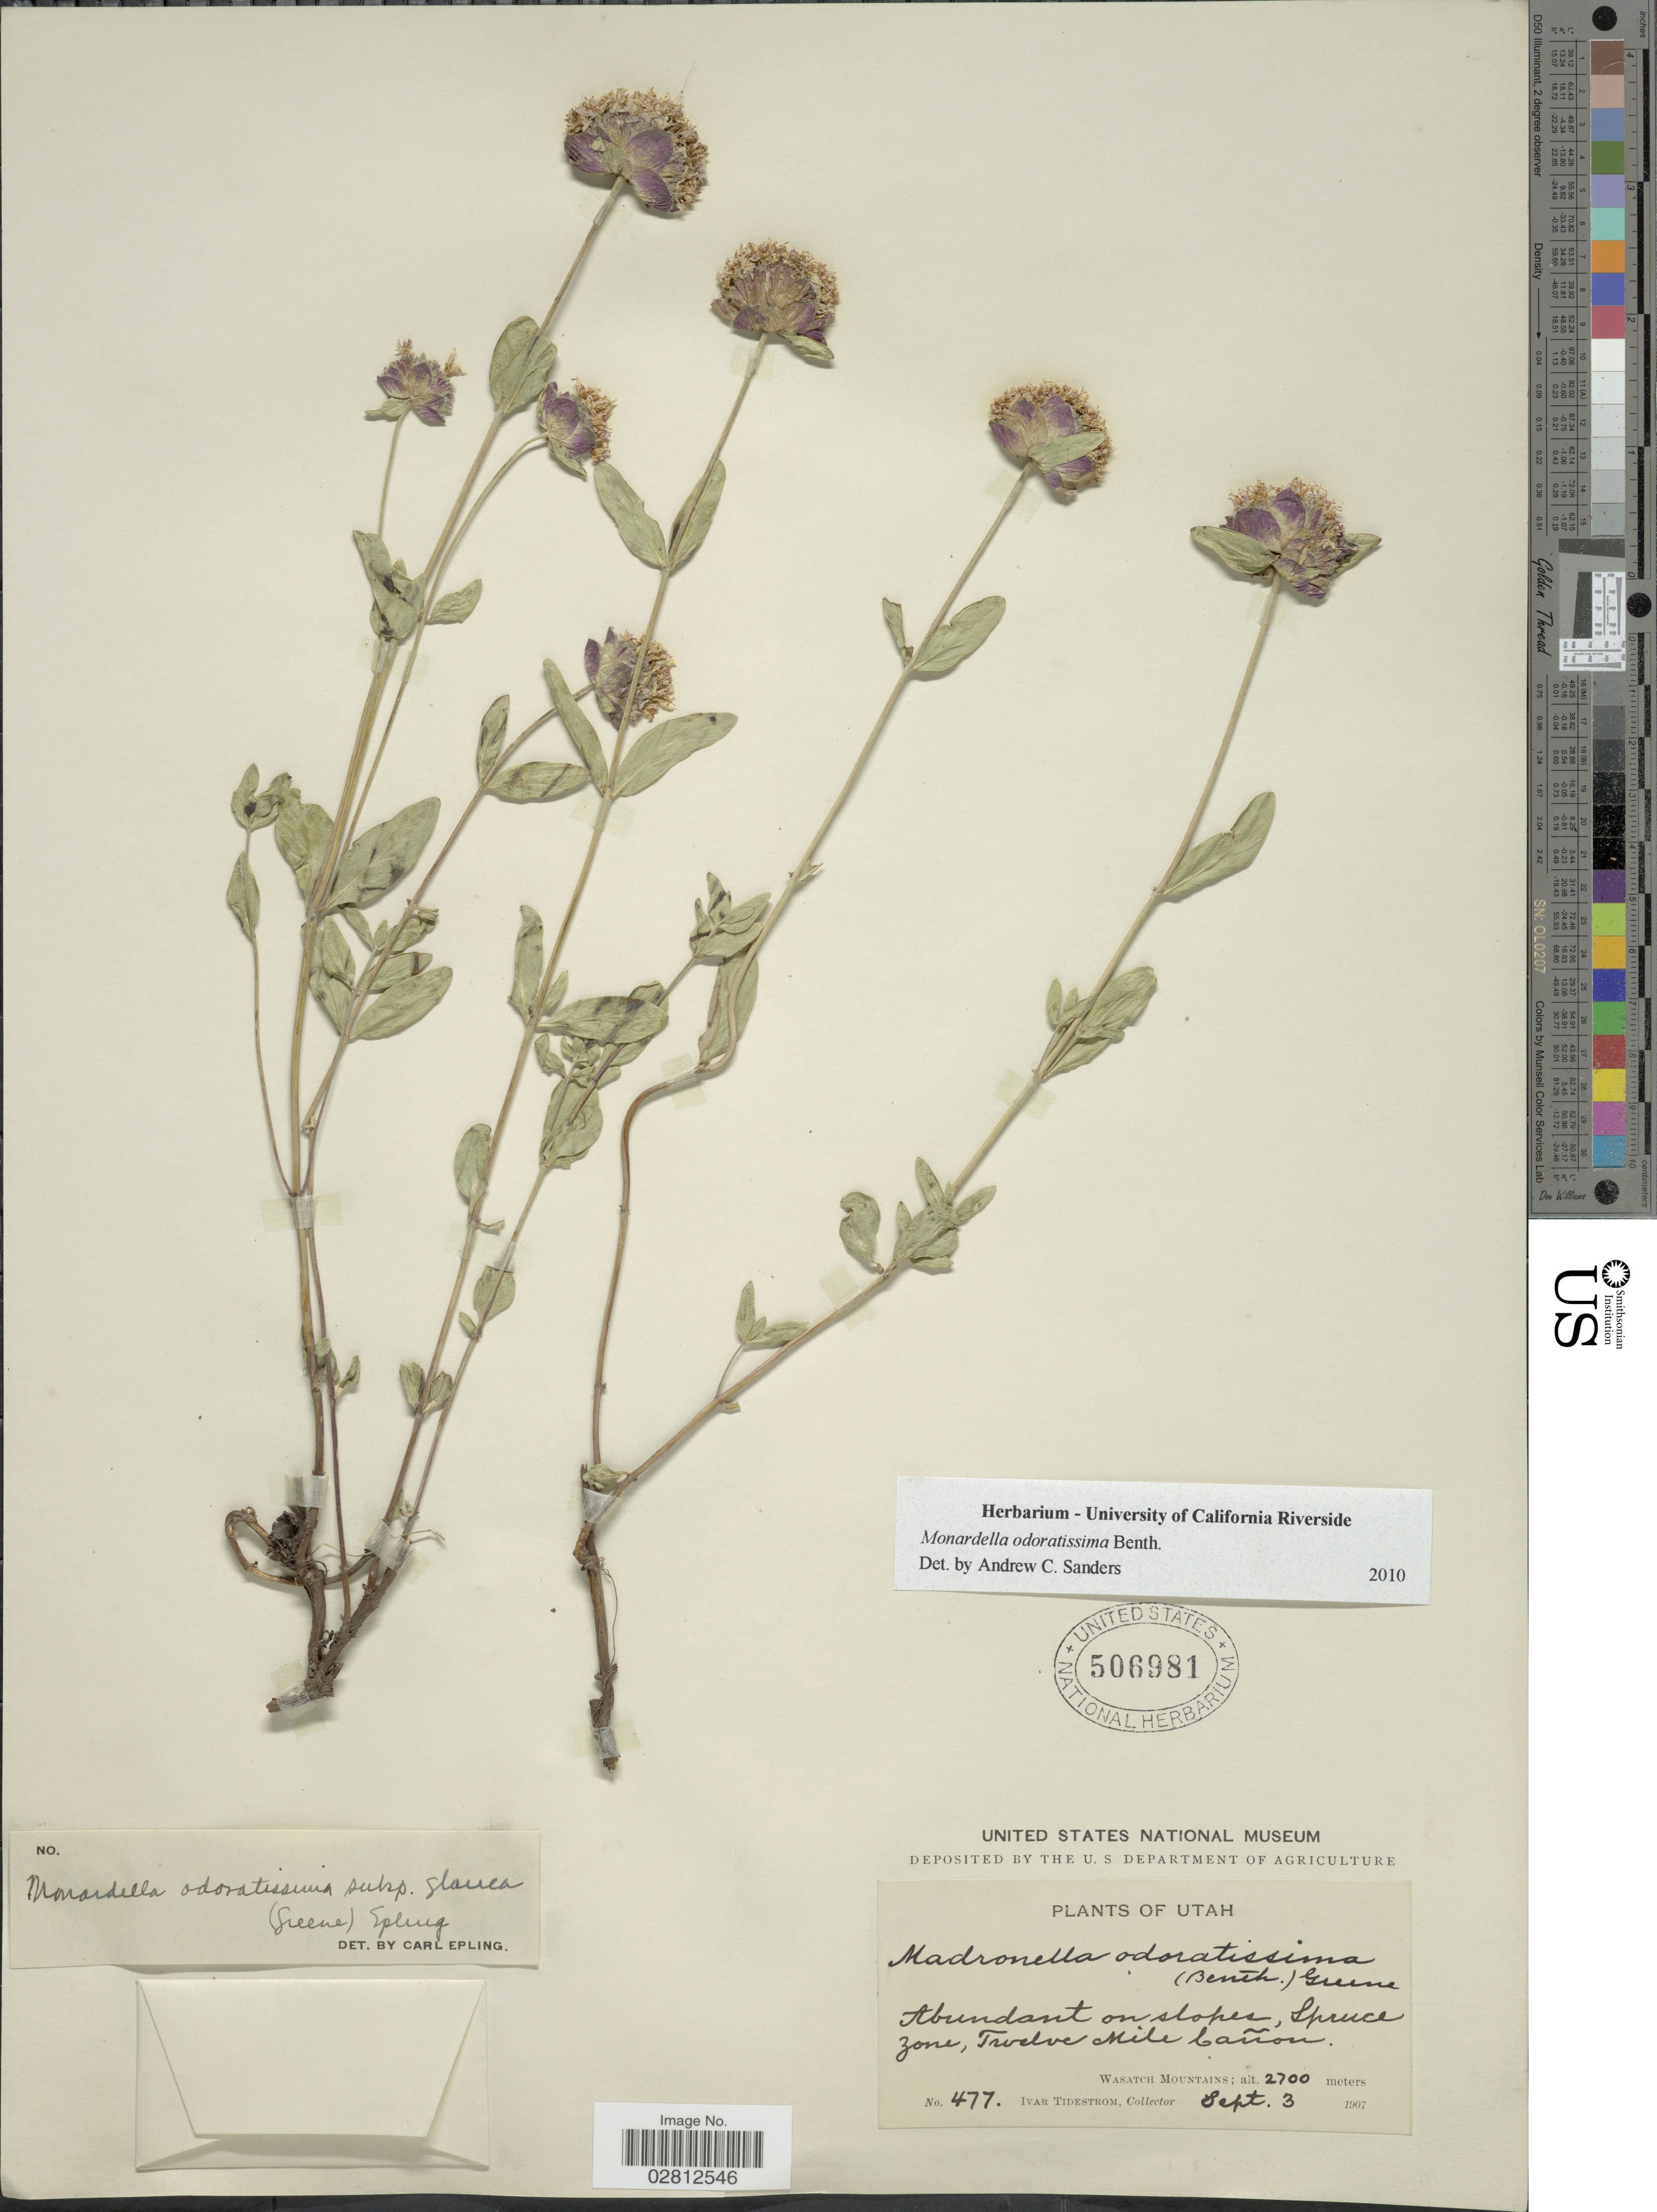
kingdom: Plantae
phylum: Tracheophyta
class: Magnoliopsida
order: Lamiales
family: Lamiaceae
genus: Monardella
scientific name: Monardella odoratissima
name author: Benth.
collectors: I. F. Tidestrom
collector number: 477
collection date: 1907-09-03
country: United States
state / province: Utah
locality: Spruce Zone, Twelve Mile Cañon, Wasatch Mountains.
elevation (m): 2700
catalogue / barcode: US 506981